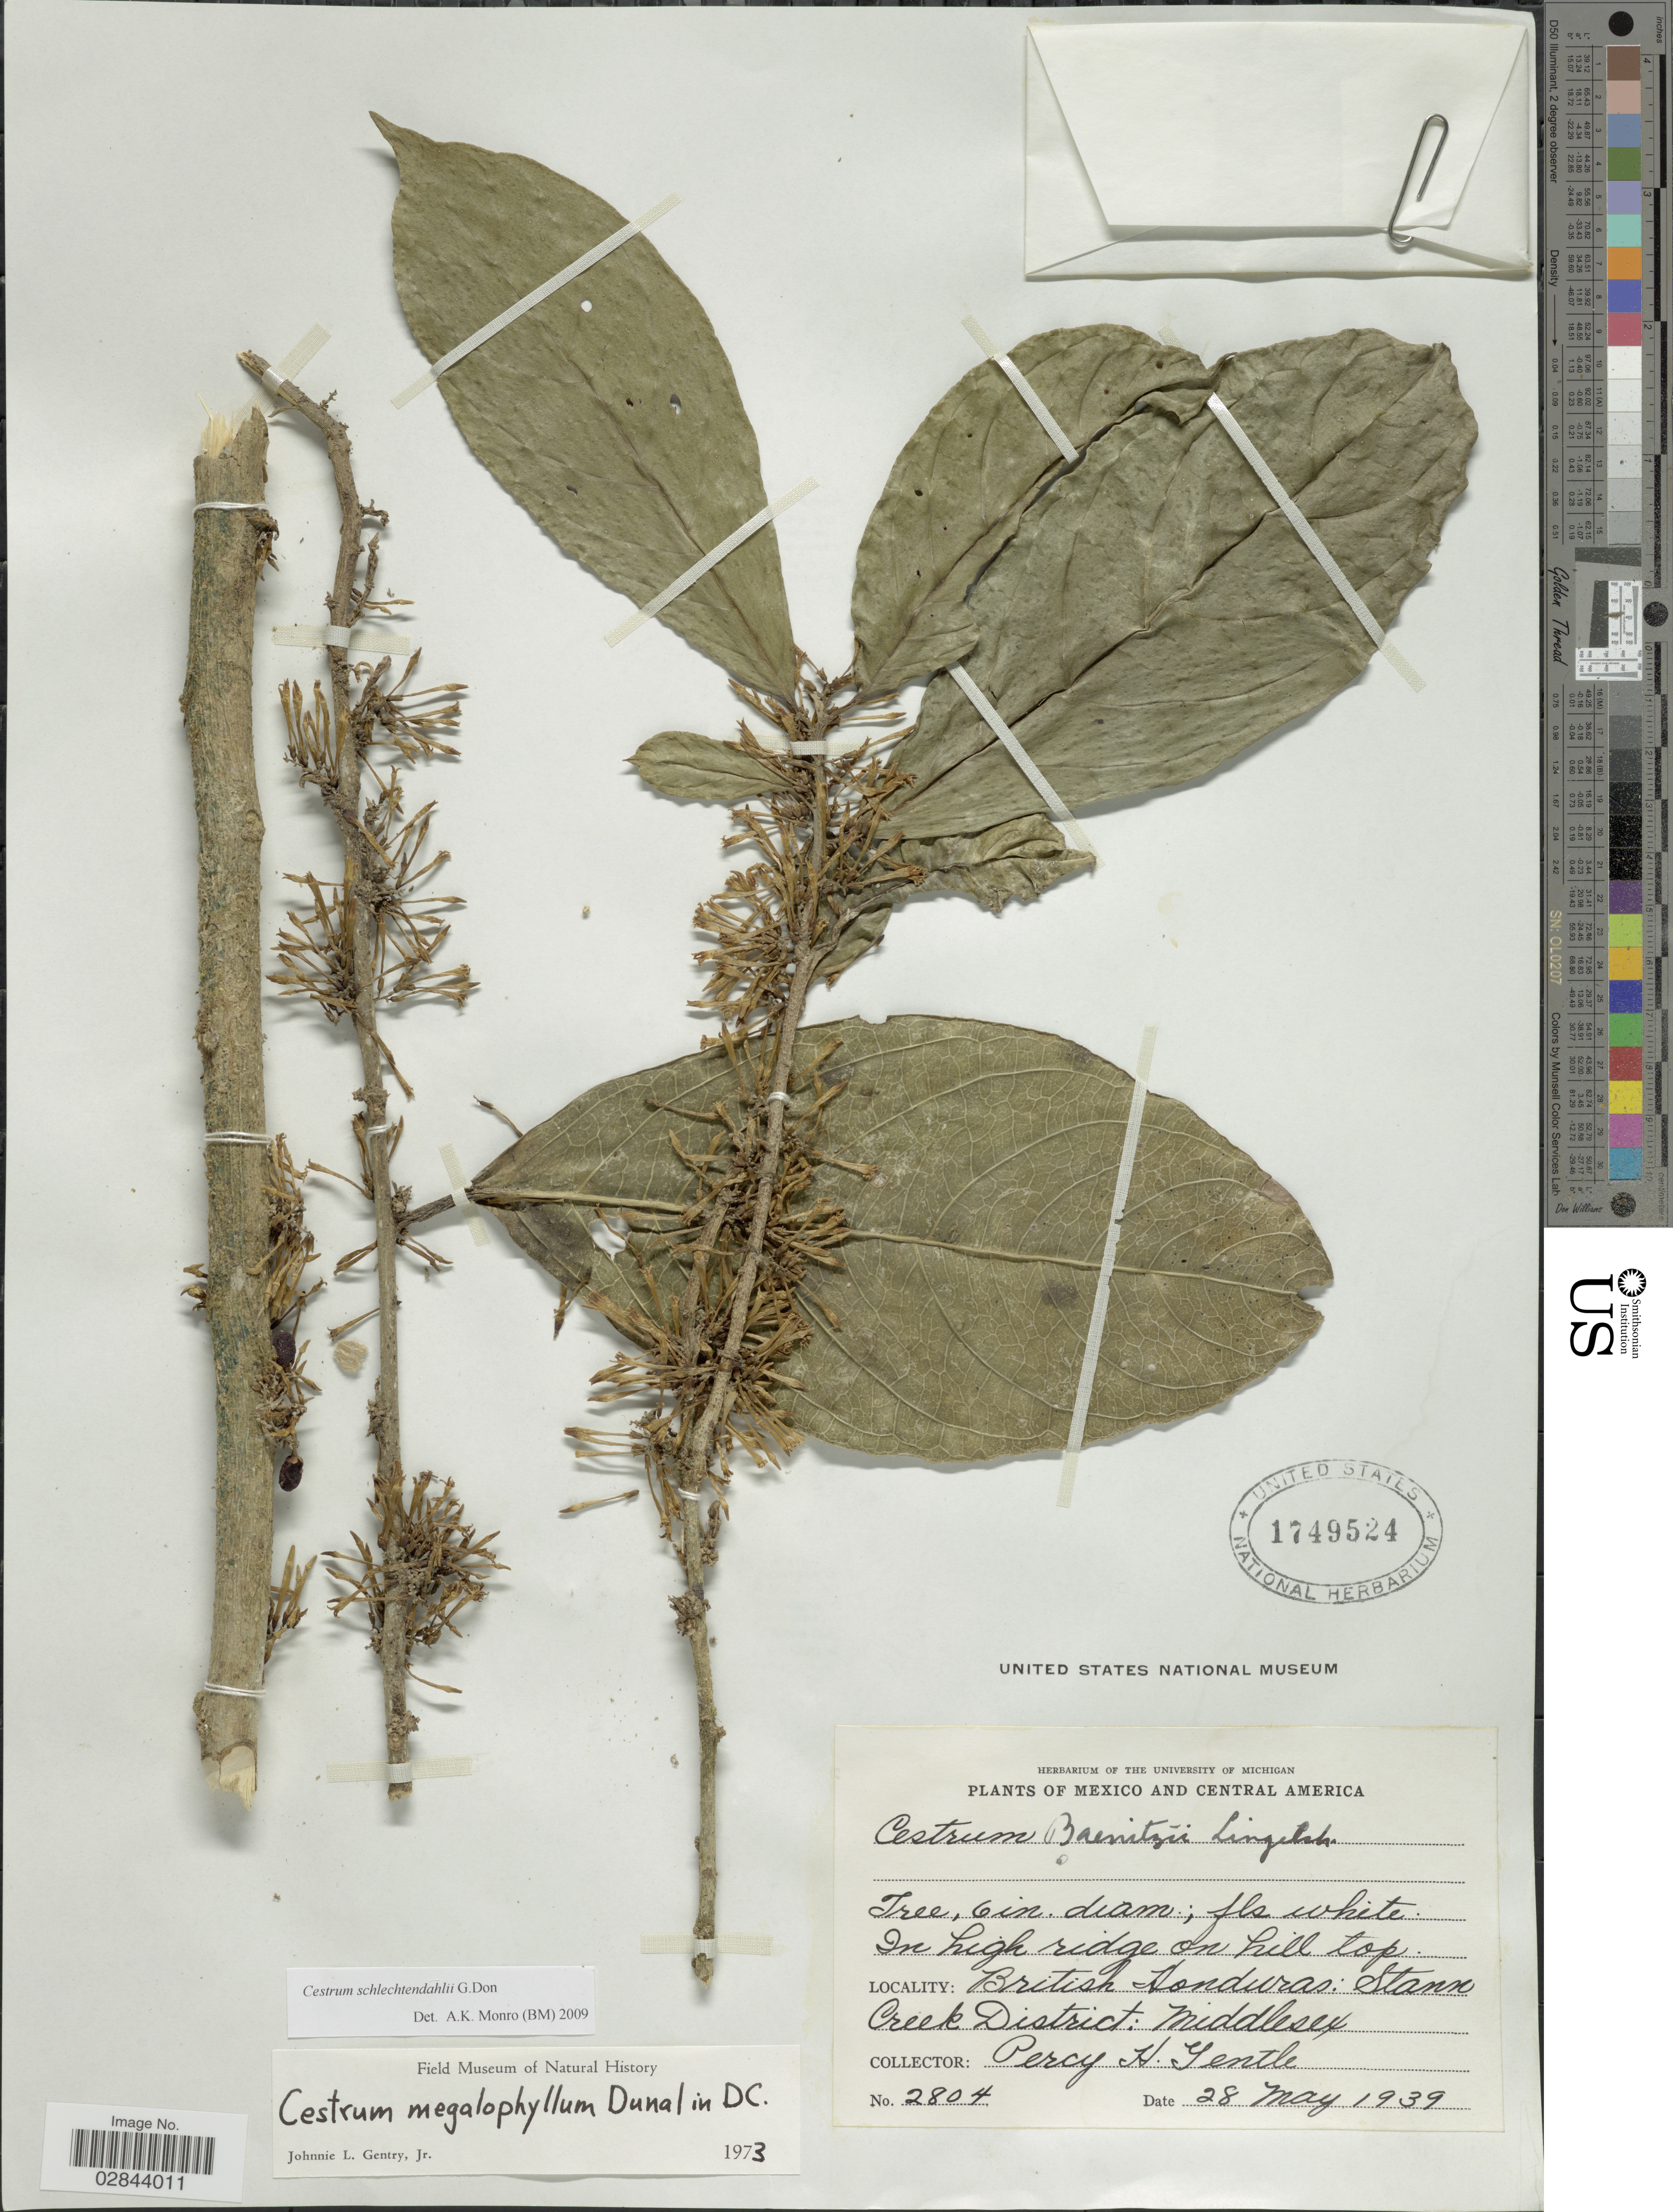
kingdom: Plantae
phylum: Tracheophyta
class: Magnoliopsida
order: Solanales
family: Solanaceae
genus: Cestrum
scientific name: Cestrum schlechtendahlii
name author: G. Don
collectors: P. H. Gentle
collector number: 2804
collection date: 1939-05-28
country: Belize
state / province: Stann Creek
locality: British Honduras: Stann Creek District: Middlesex.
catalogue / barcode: US 1749524